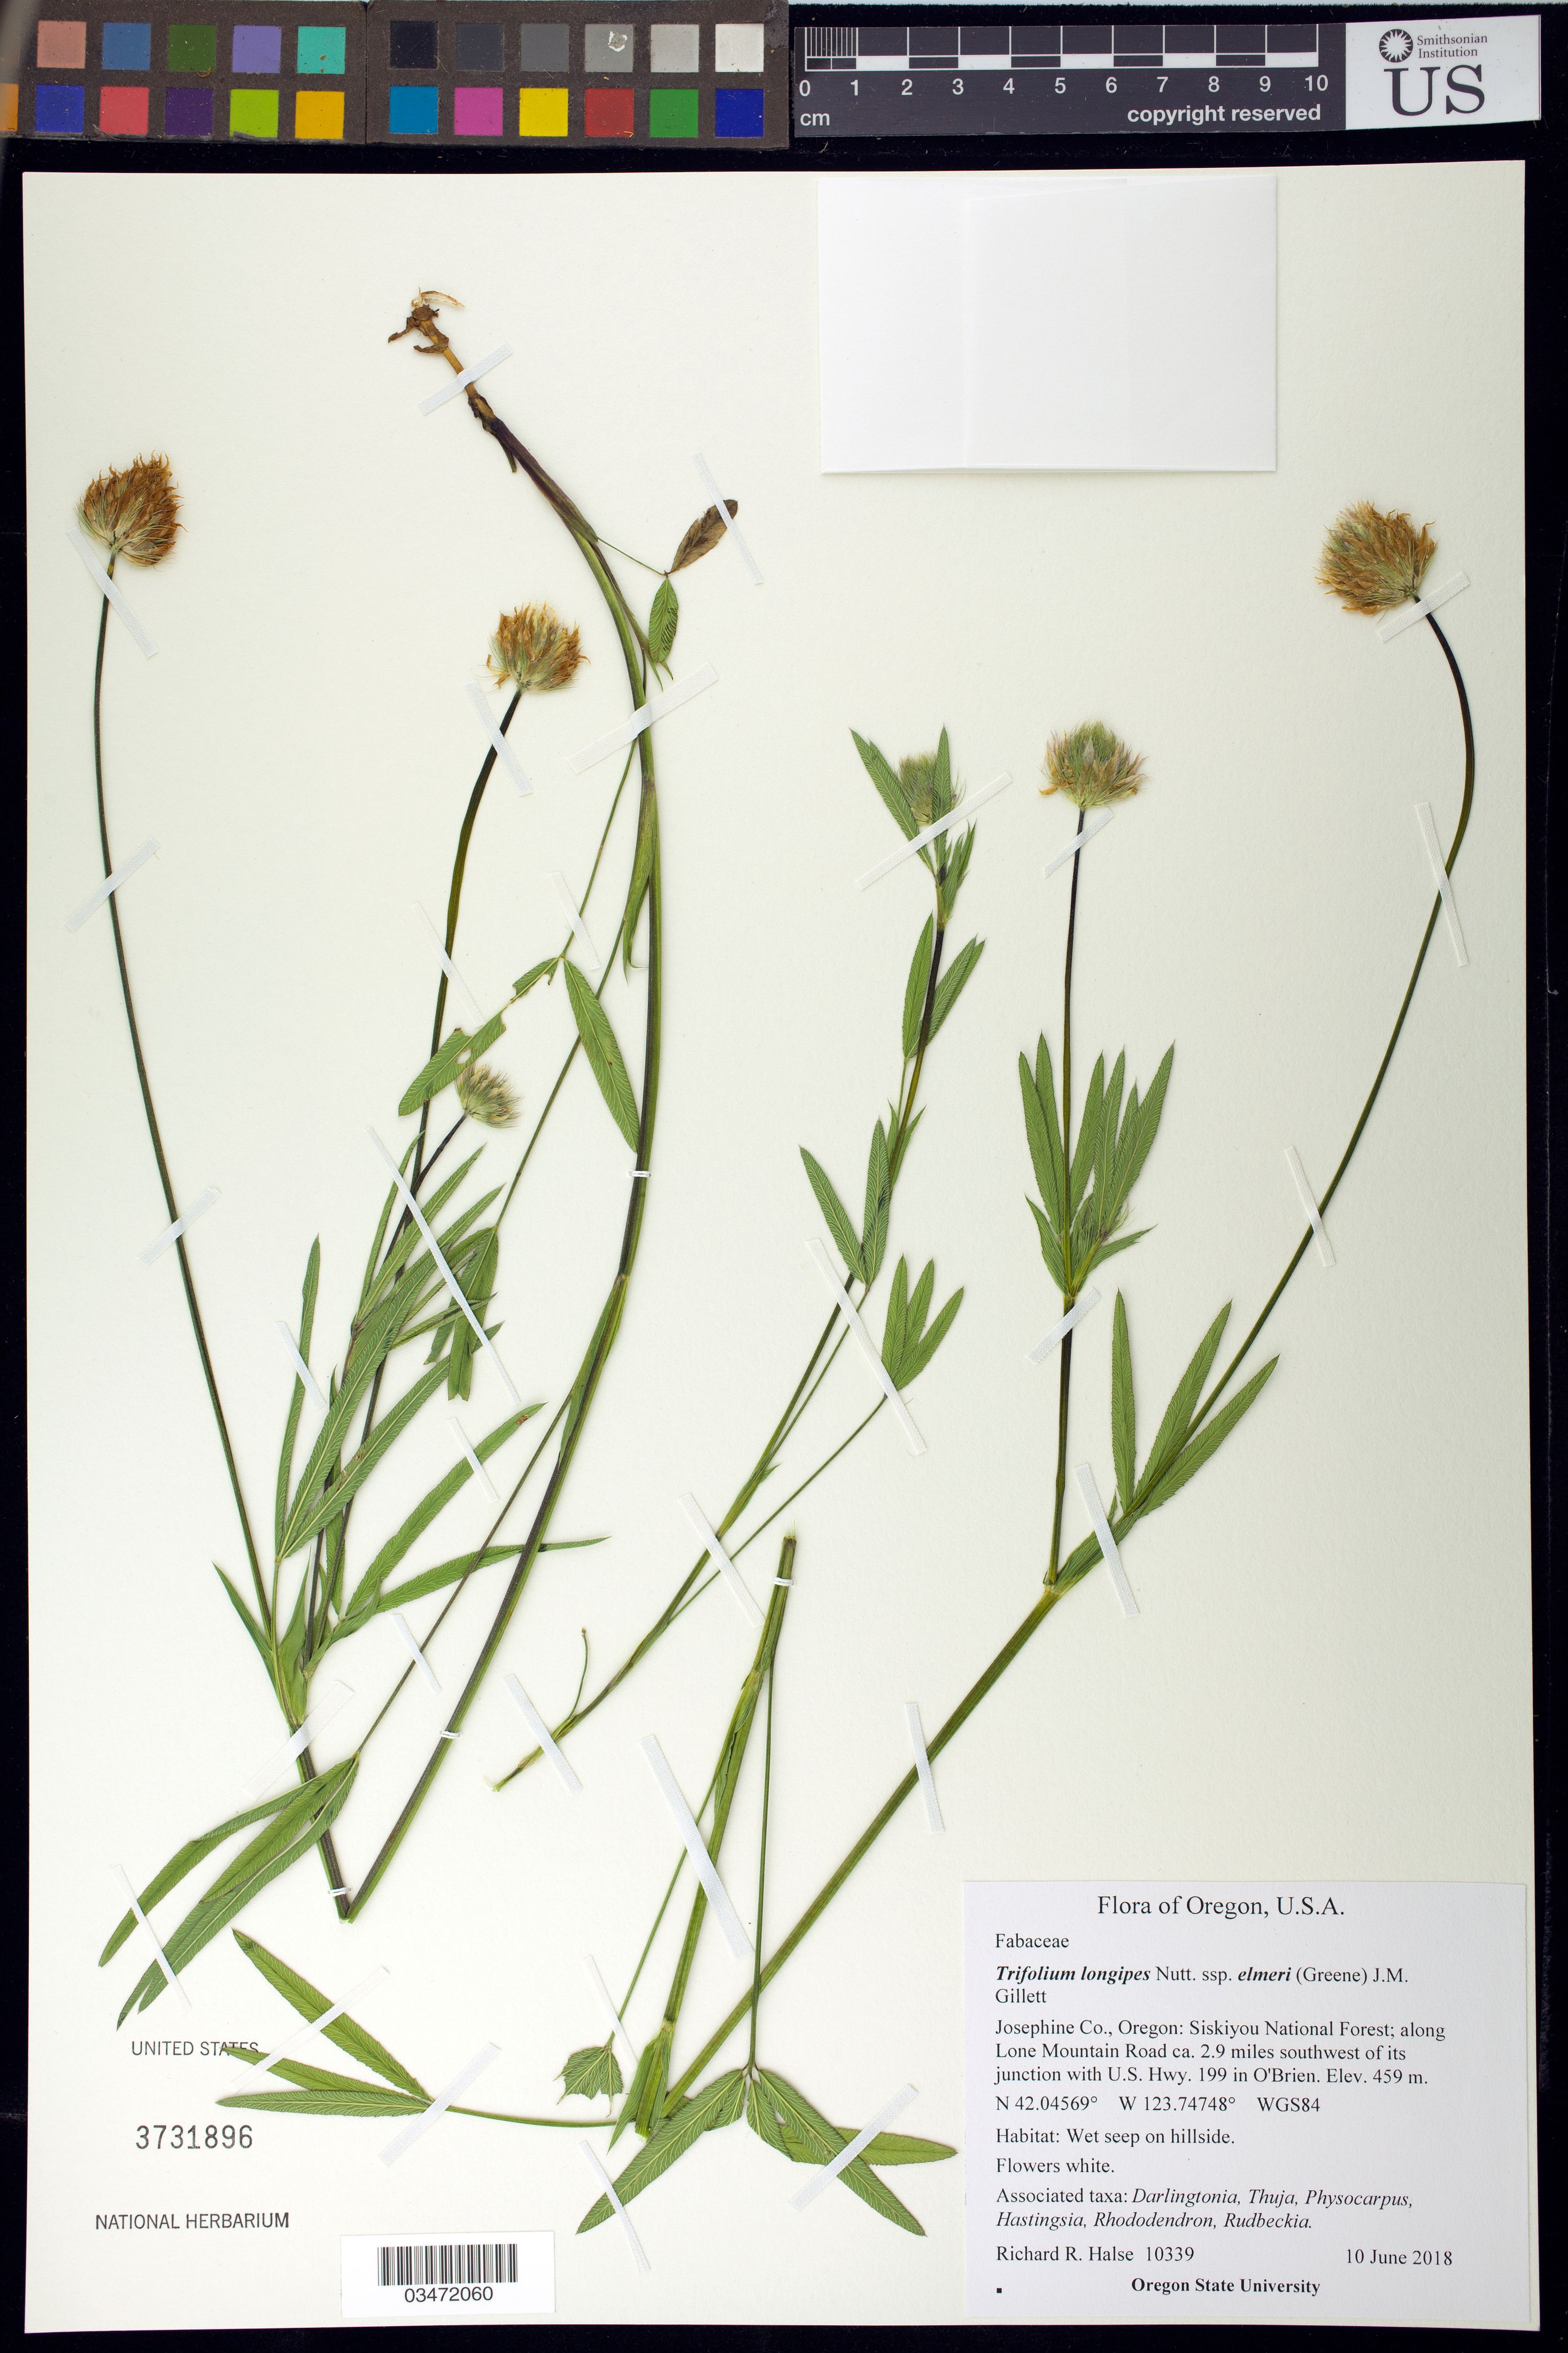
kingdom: Plantae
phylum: Tracheophyta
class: Magnoliopsida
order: Fabales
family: Fabaceae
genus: Trifolium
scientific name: Trifolium longipes subsp. elmeri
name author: (Greene) J.M. Gillett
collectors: R. Halse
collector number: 10339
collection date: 2018-06-10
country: United States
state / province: Oregon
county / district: Josephine County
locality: Siskiyou National Forest; along Lone Mountain Road, ca. 2.9 miles SW of its junction with US Hwy 199 in O'Brien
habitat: Wet seep on hillside. Associated taxa: Darlingtonia, Thuja, Physocarpus, Hastingsia, Rhododendron, Rudbeckia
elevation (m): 459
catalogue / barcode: US 3731896